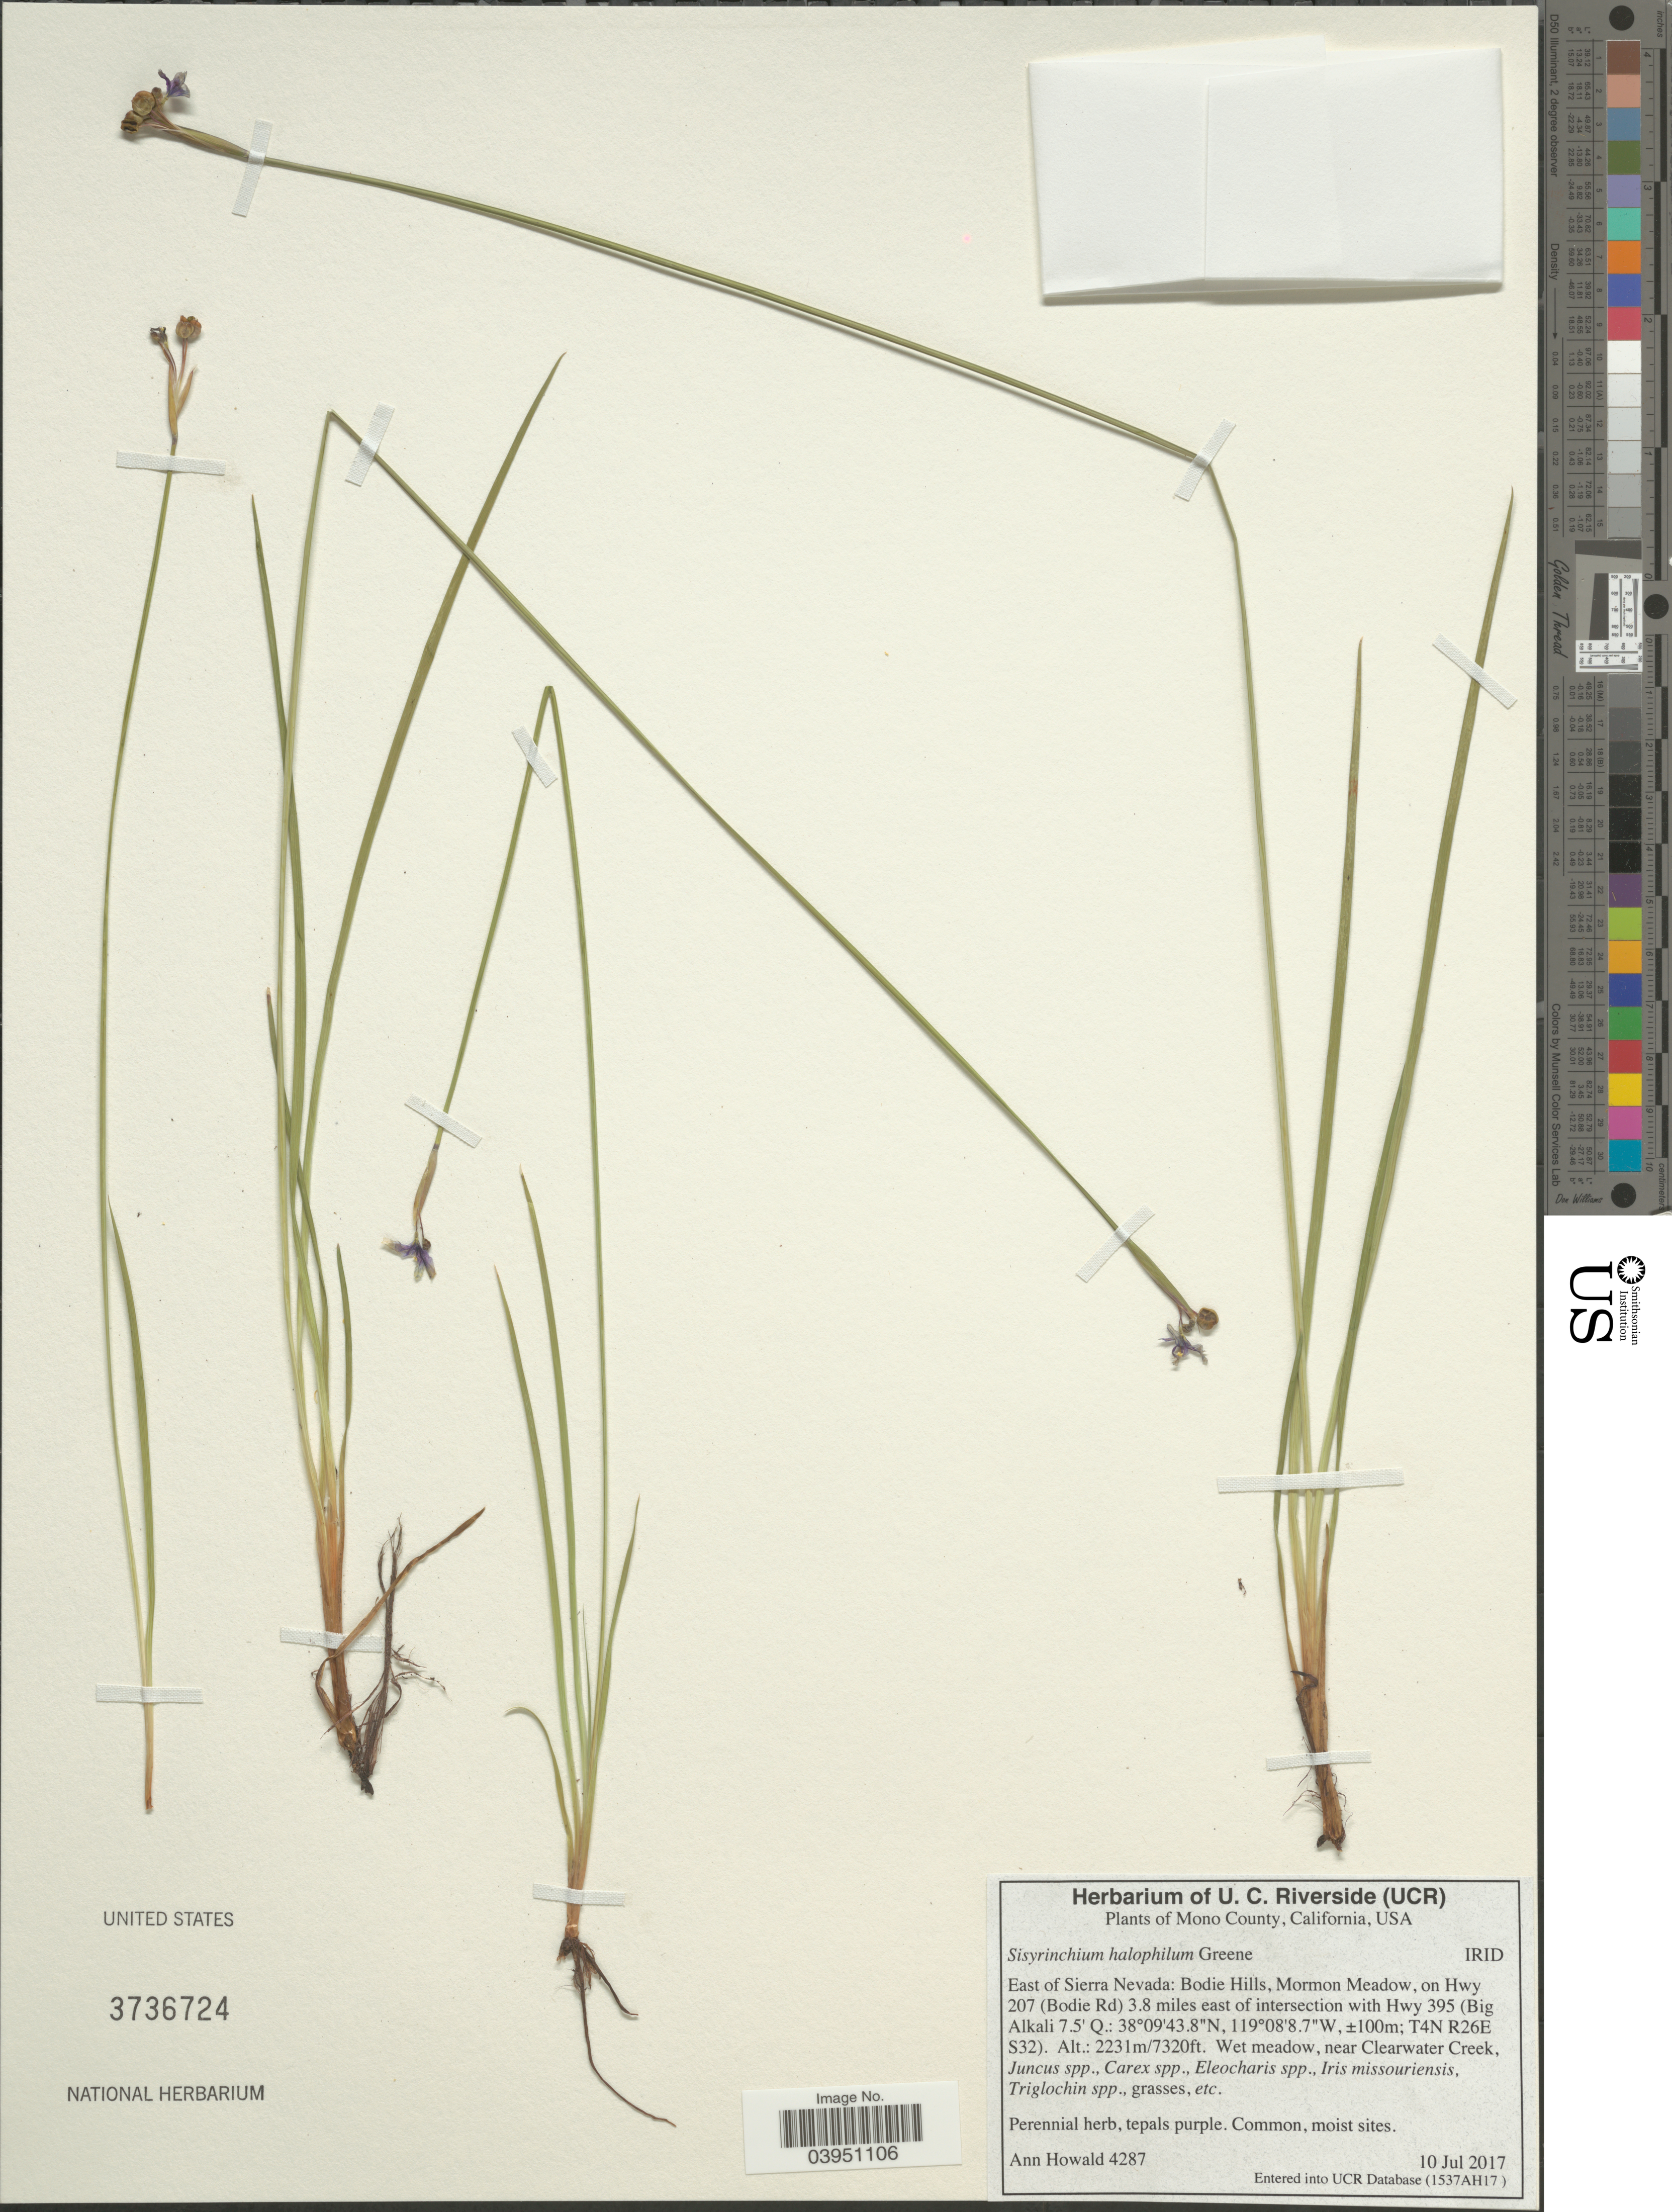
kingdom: Plantae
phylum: Tracheophyta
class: Liliopsida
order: Asparagales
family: Iridaceae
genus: Sisyrinchium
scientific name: Sisyrinchium halophilum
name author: Greene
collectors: A. Howald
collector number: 4287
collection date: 2017-07-10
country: United States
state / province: California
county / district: Mono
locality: Mono County. East of Sierra Nevada: Bodie Hills, Mormon Meadow, on Hwy 207 (Bodie Rd) 3.8 miles east of intersection with Hwy 395 (Big Alkali 7.5' Q. T4N R26E S32). Wet meadow, near Clearwater Creek.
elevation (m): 2231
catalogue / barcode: US 3736724